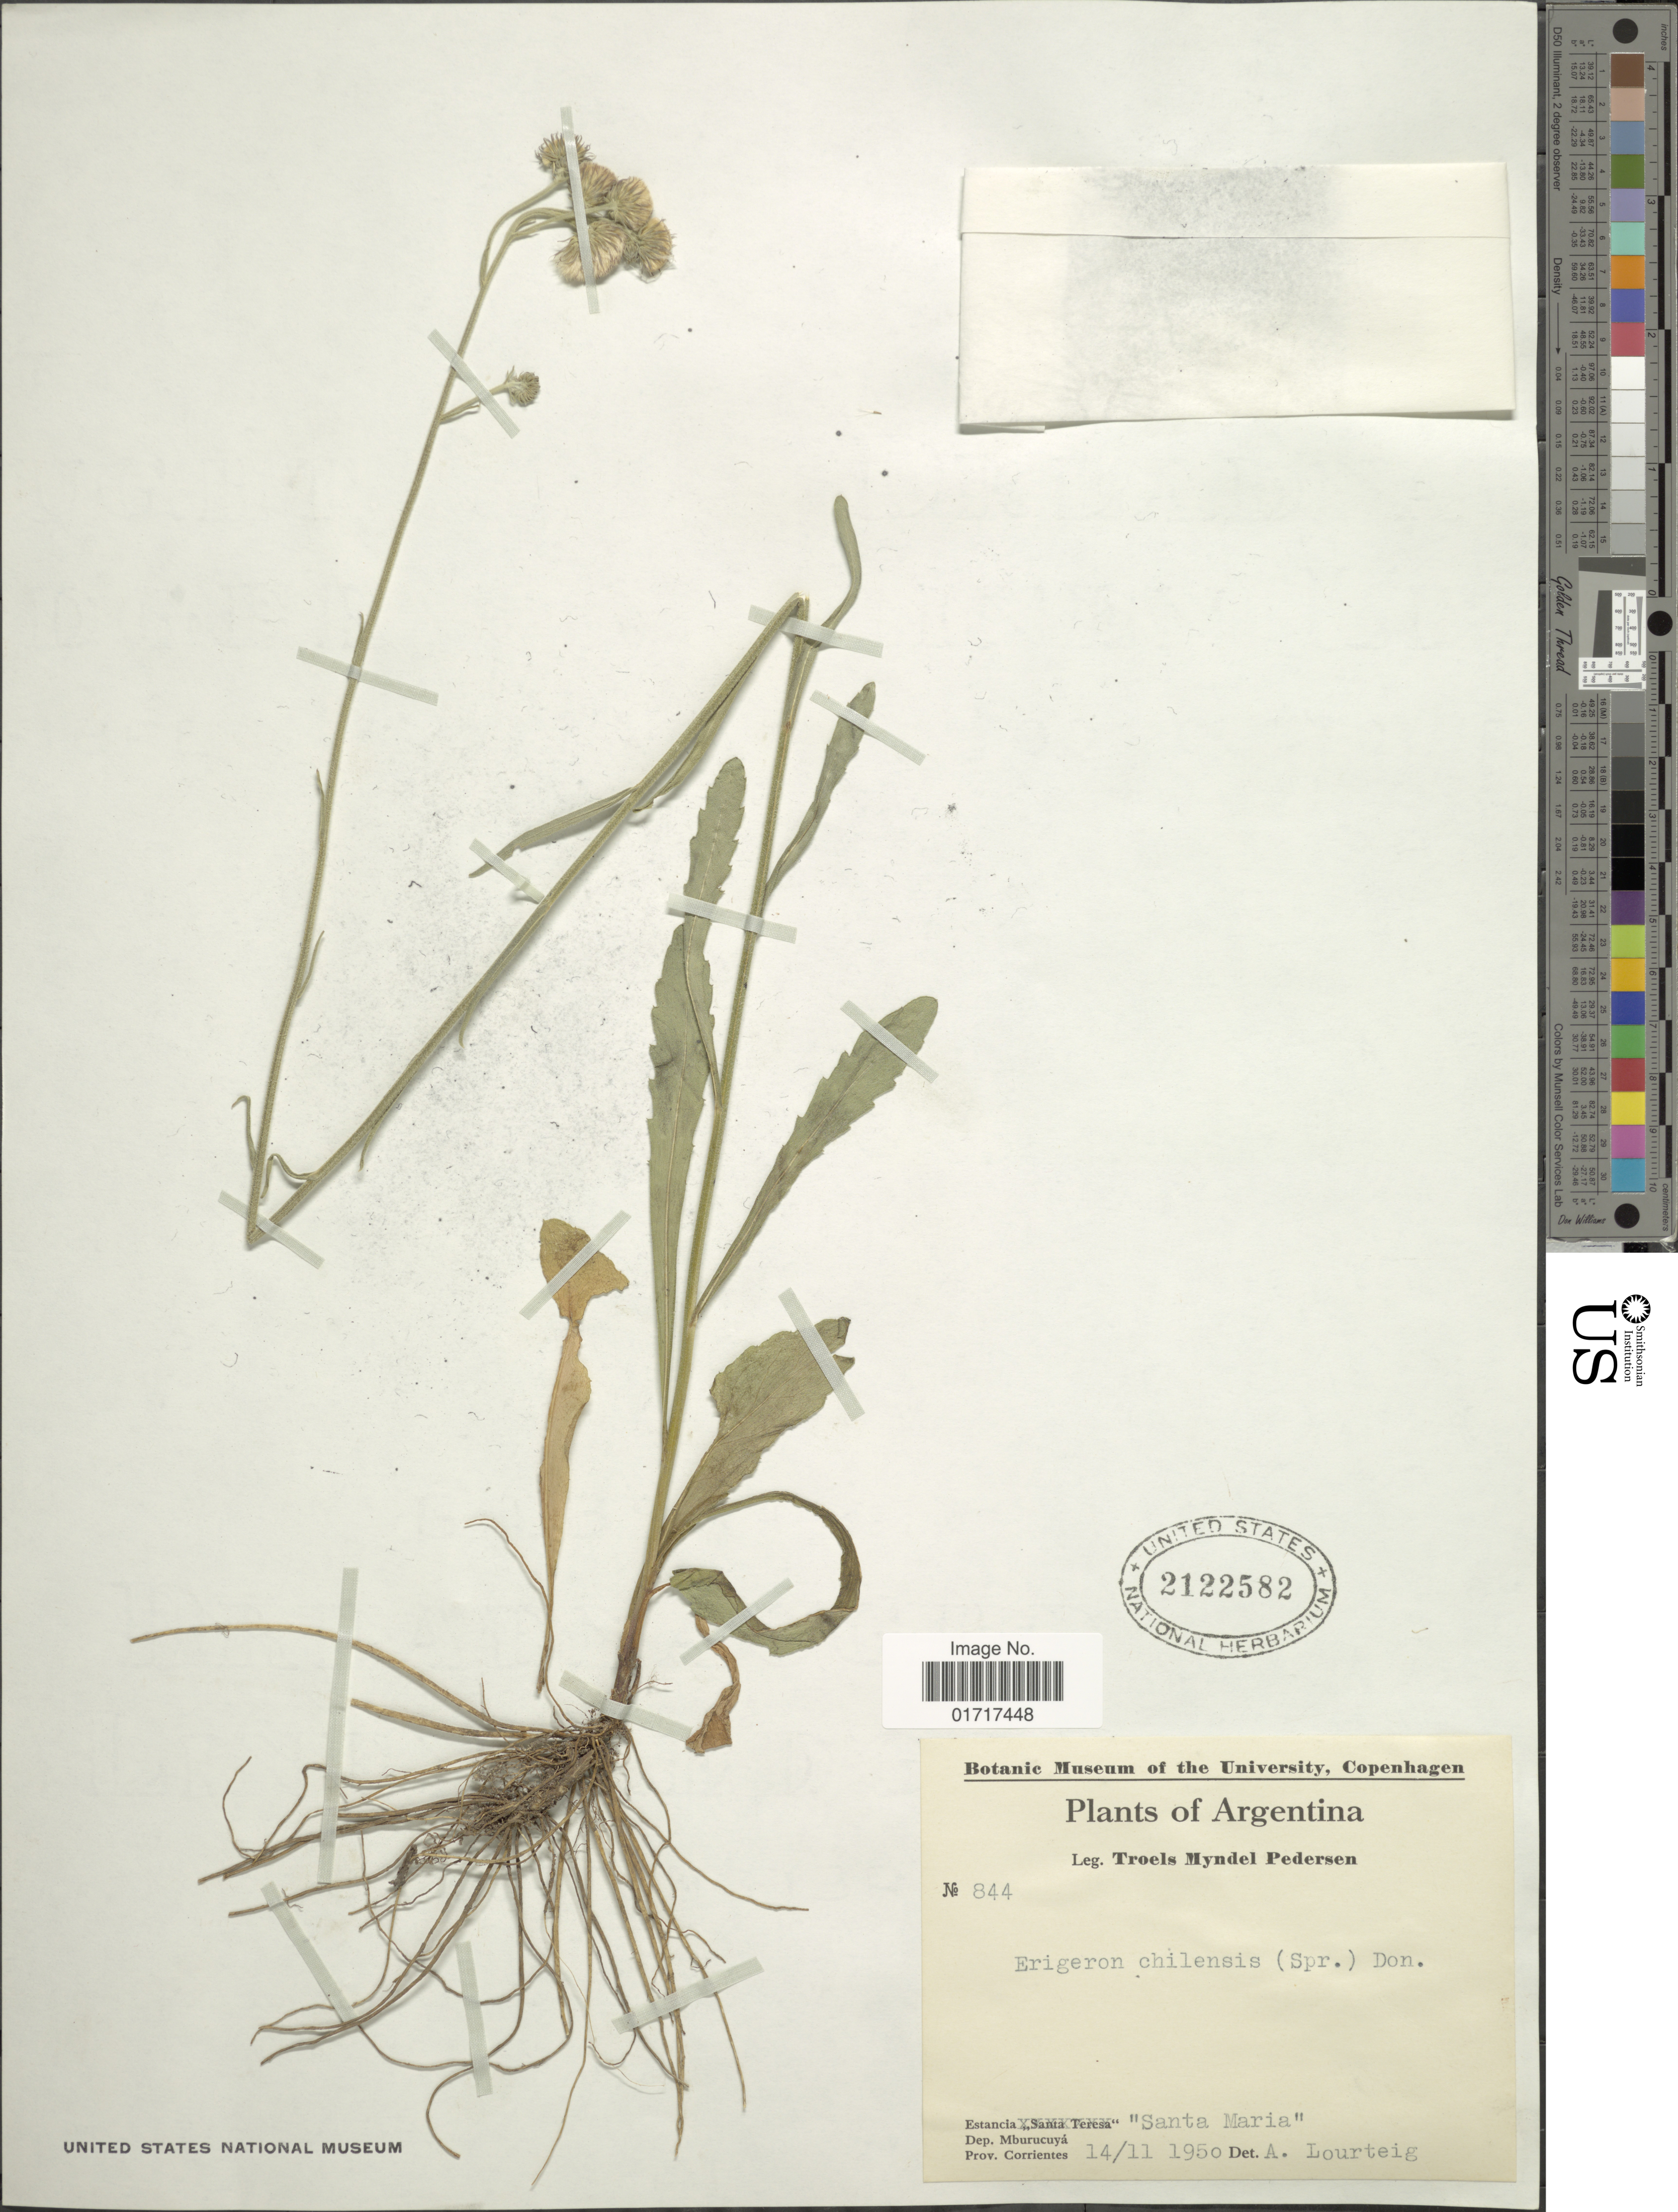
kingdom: Plantae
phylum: Tracheophyta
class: Magnoliopsida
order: Asterales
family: Asteraceae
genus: Conyza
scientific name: Conyza primulaefolia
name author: (Lam.) Cuatrec. & Lourteig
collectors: T. Pederson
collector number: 844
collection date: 1950-11-14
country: Argentina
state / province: Corrientes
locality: Estancia "Santa Maria" dep. Mburucuya, Prov. Corrientes.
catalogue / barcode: US 2122582